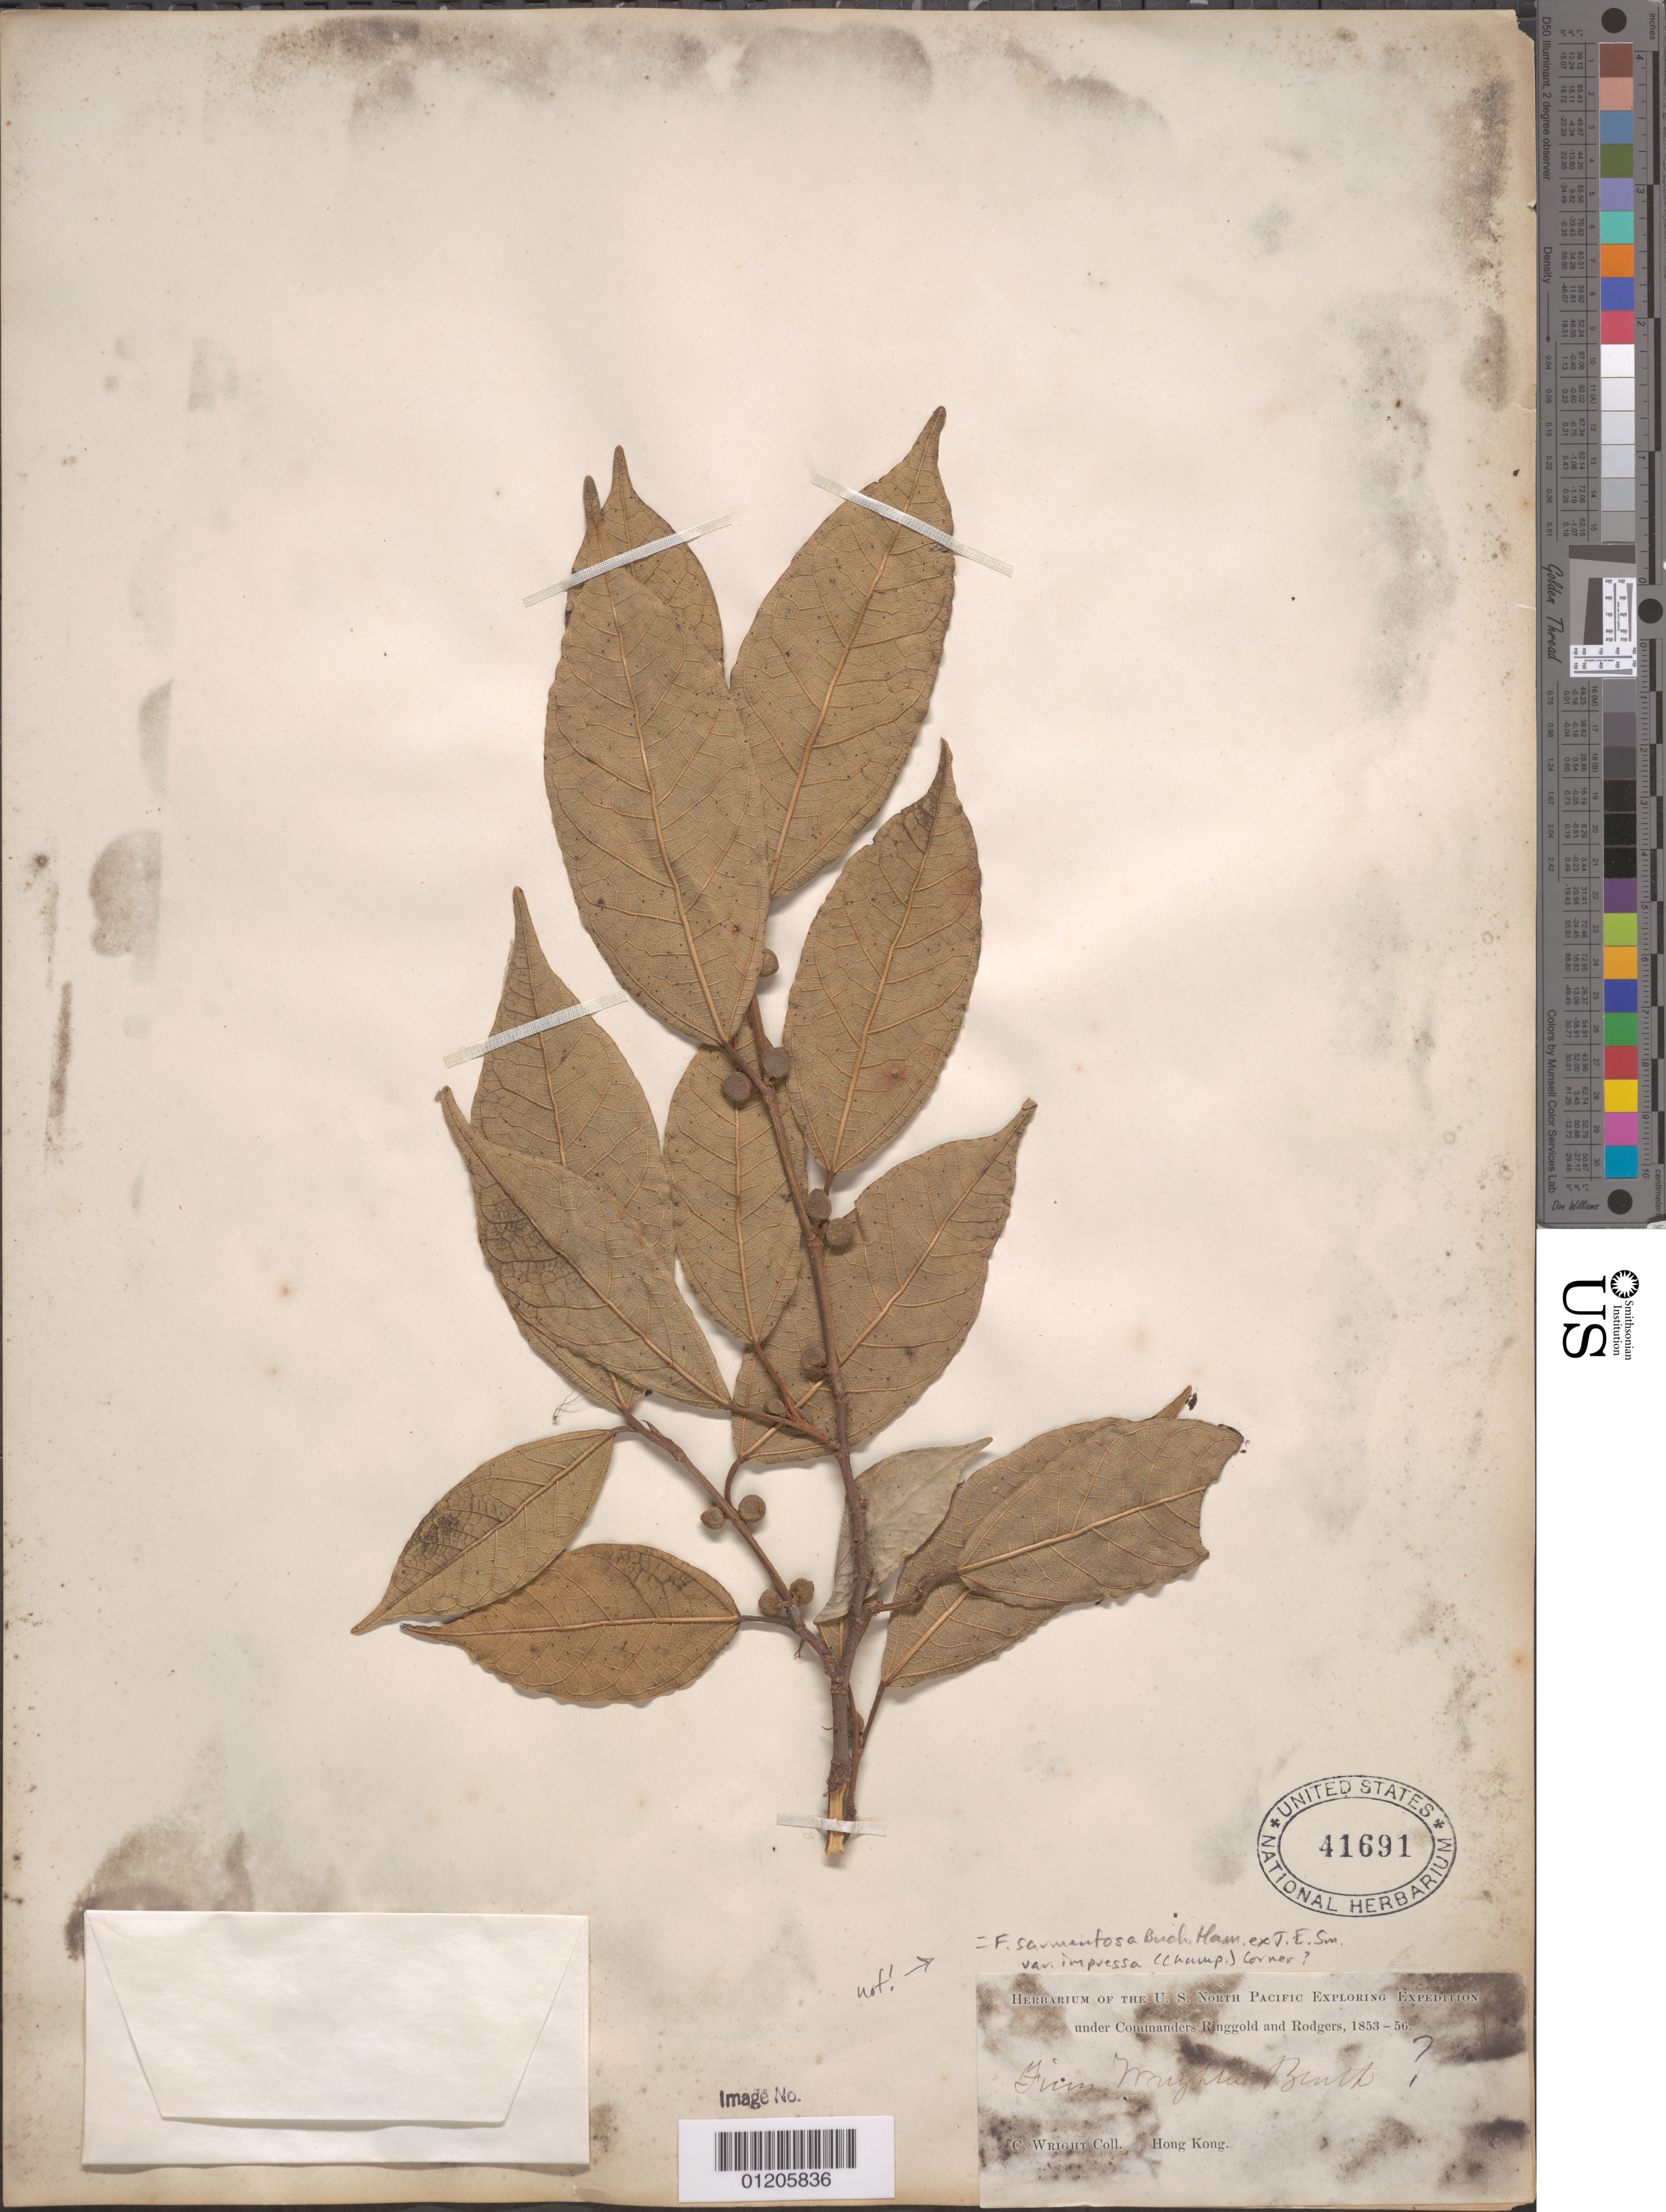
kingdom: Plantae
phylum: Tracheophyta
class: Magnoliopsida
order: Rosales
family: Moraceae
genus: Ficus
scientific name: Ficus wrightii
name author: Warb.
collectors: C. Wright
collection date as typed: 1853 to -- -- 1856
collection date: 1853/1856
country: China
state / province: Hong Kong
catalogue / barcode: US 41691